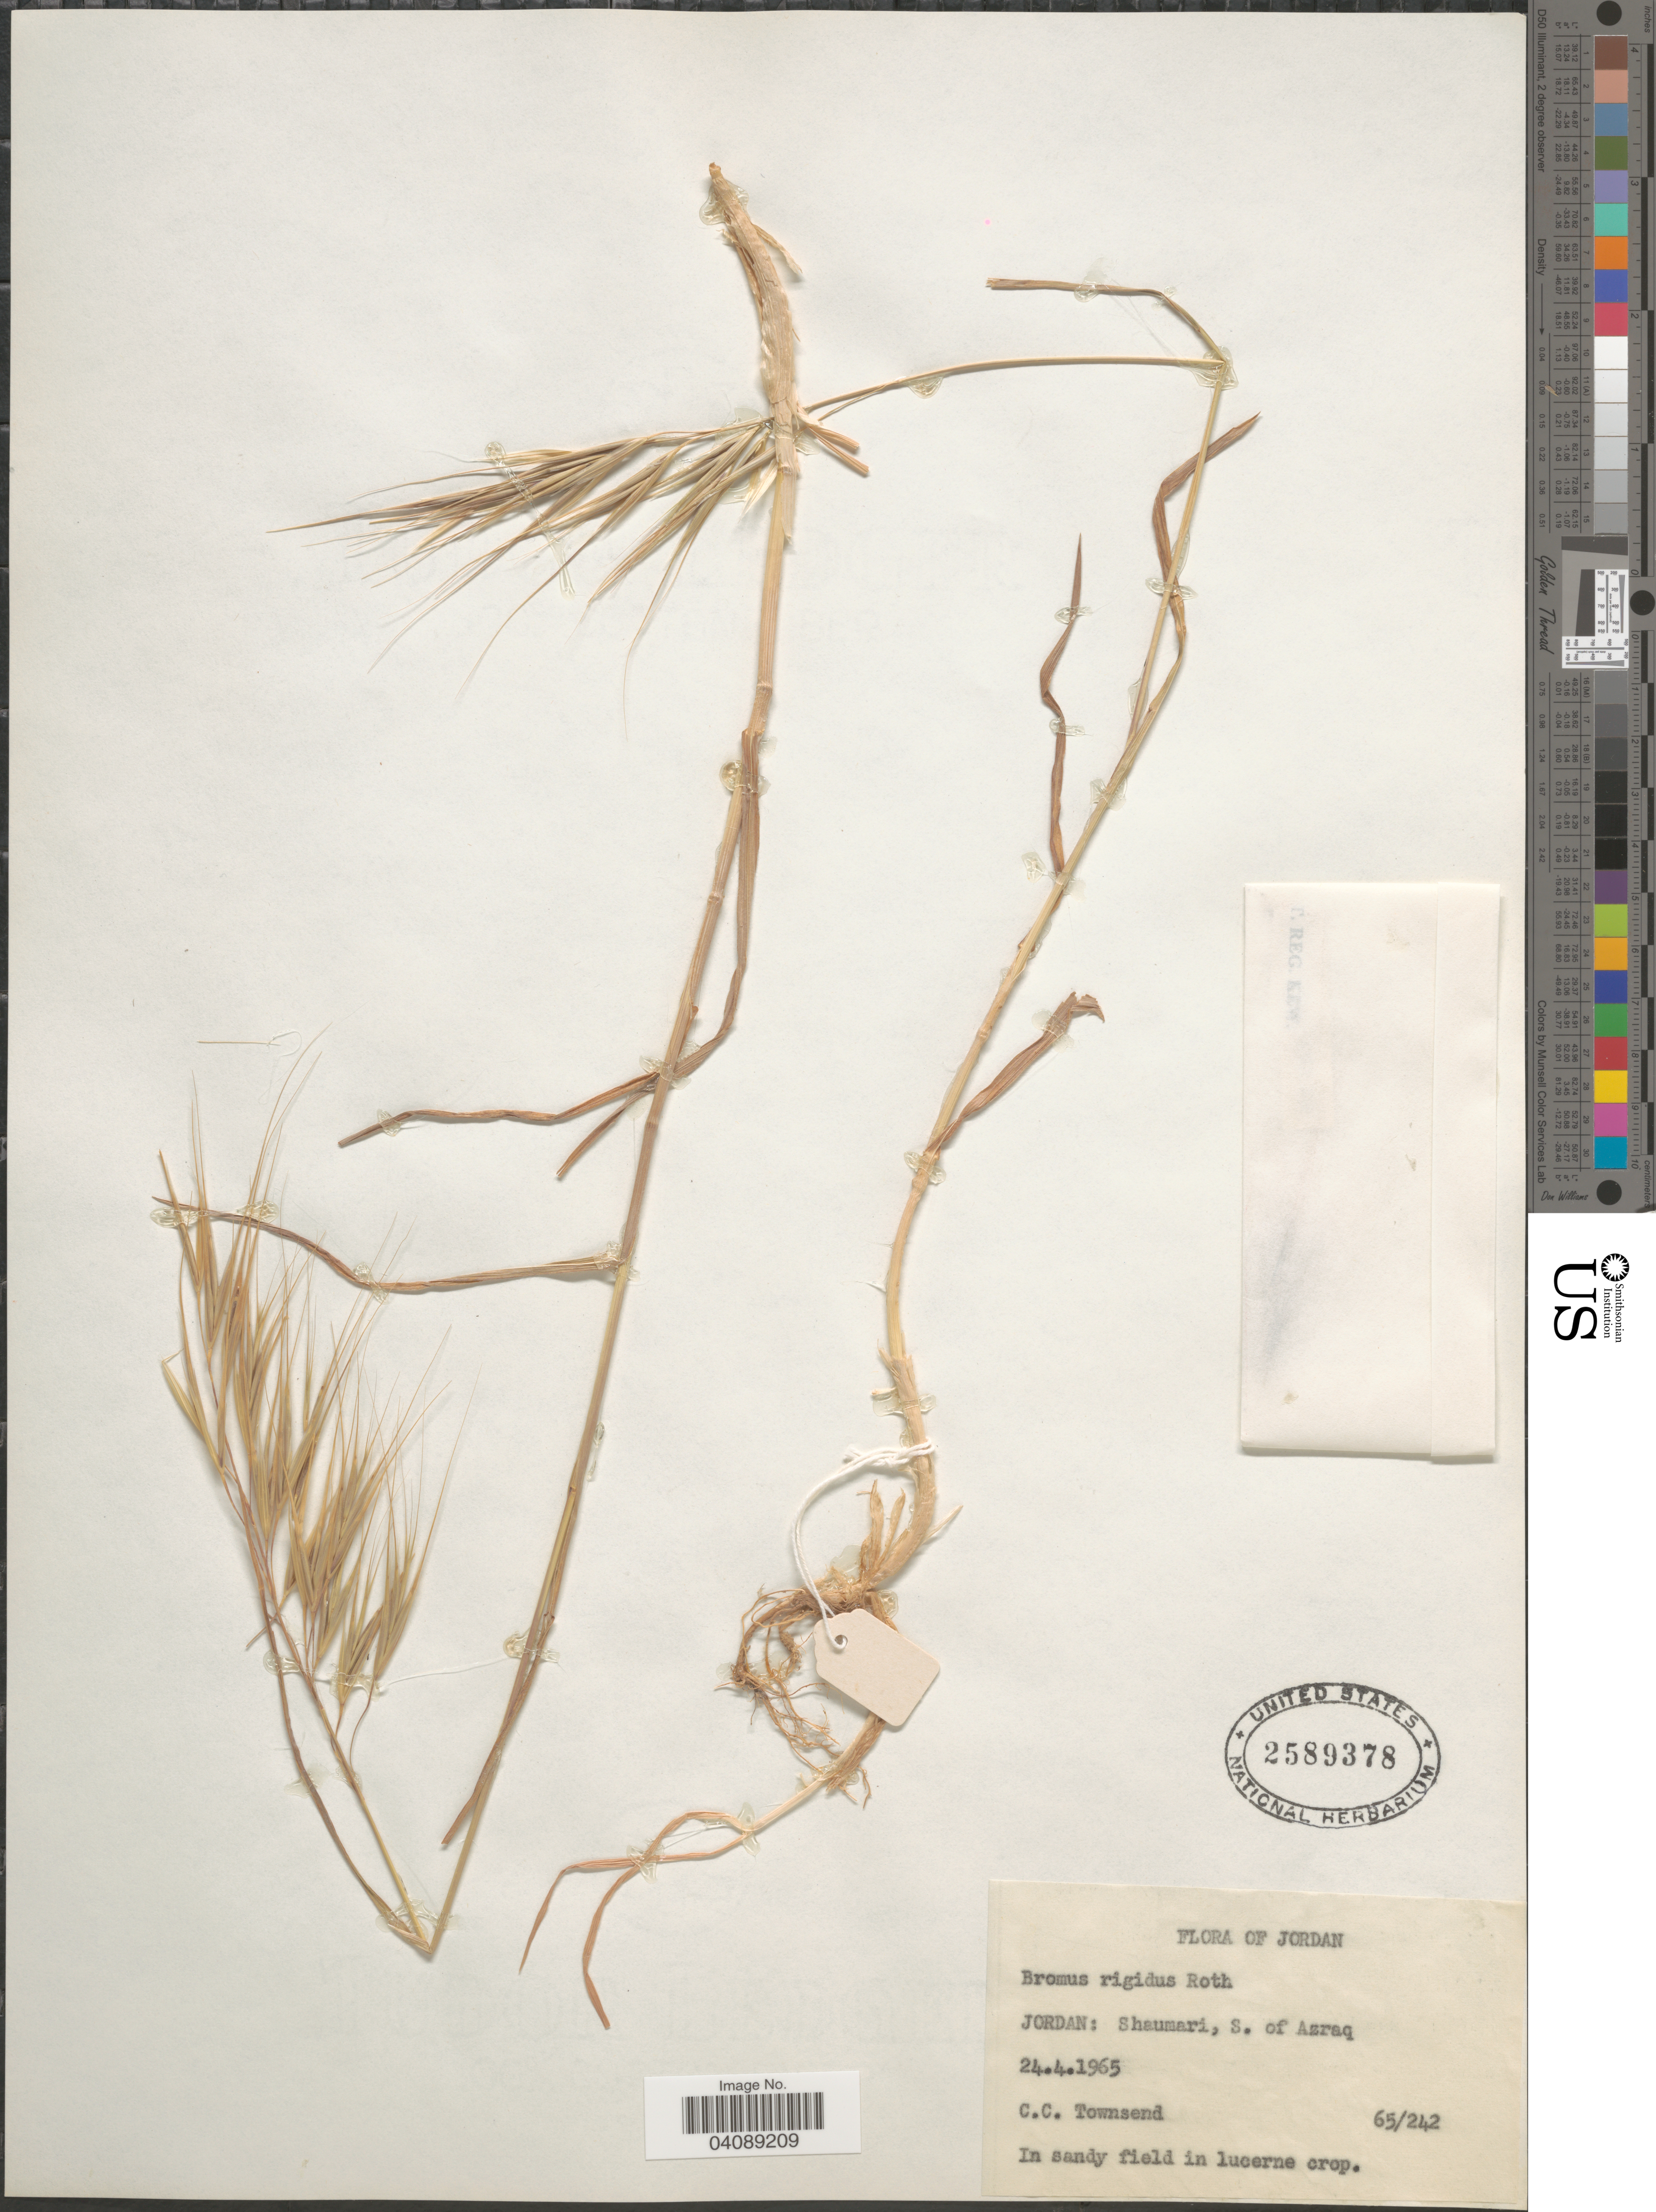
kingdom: Plantae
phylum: Tracheophyta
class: Liliopsida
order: Poales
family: Poaceae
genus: Bromus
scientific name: Bromus rigidus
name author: Roth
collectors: C. C. Townsend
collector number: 65/242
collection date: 1965-04-24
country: Jordan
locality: Shaumari, S. of Azraq.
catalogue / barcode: US 2589378